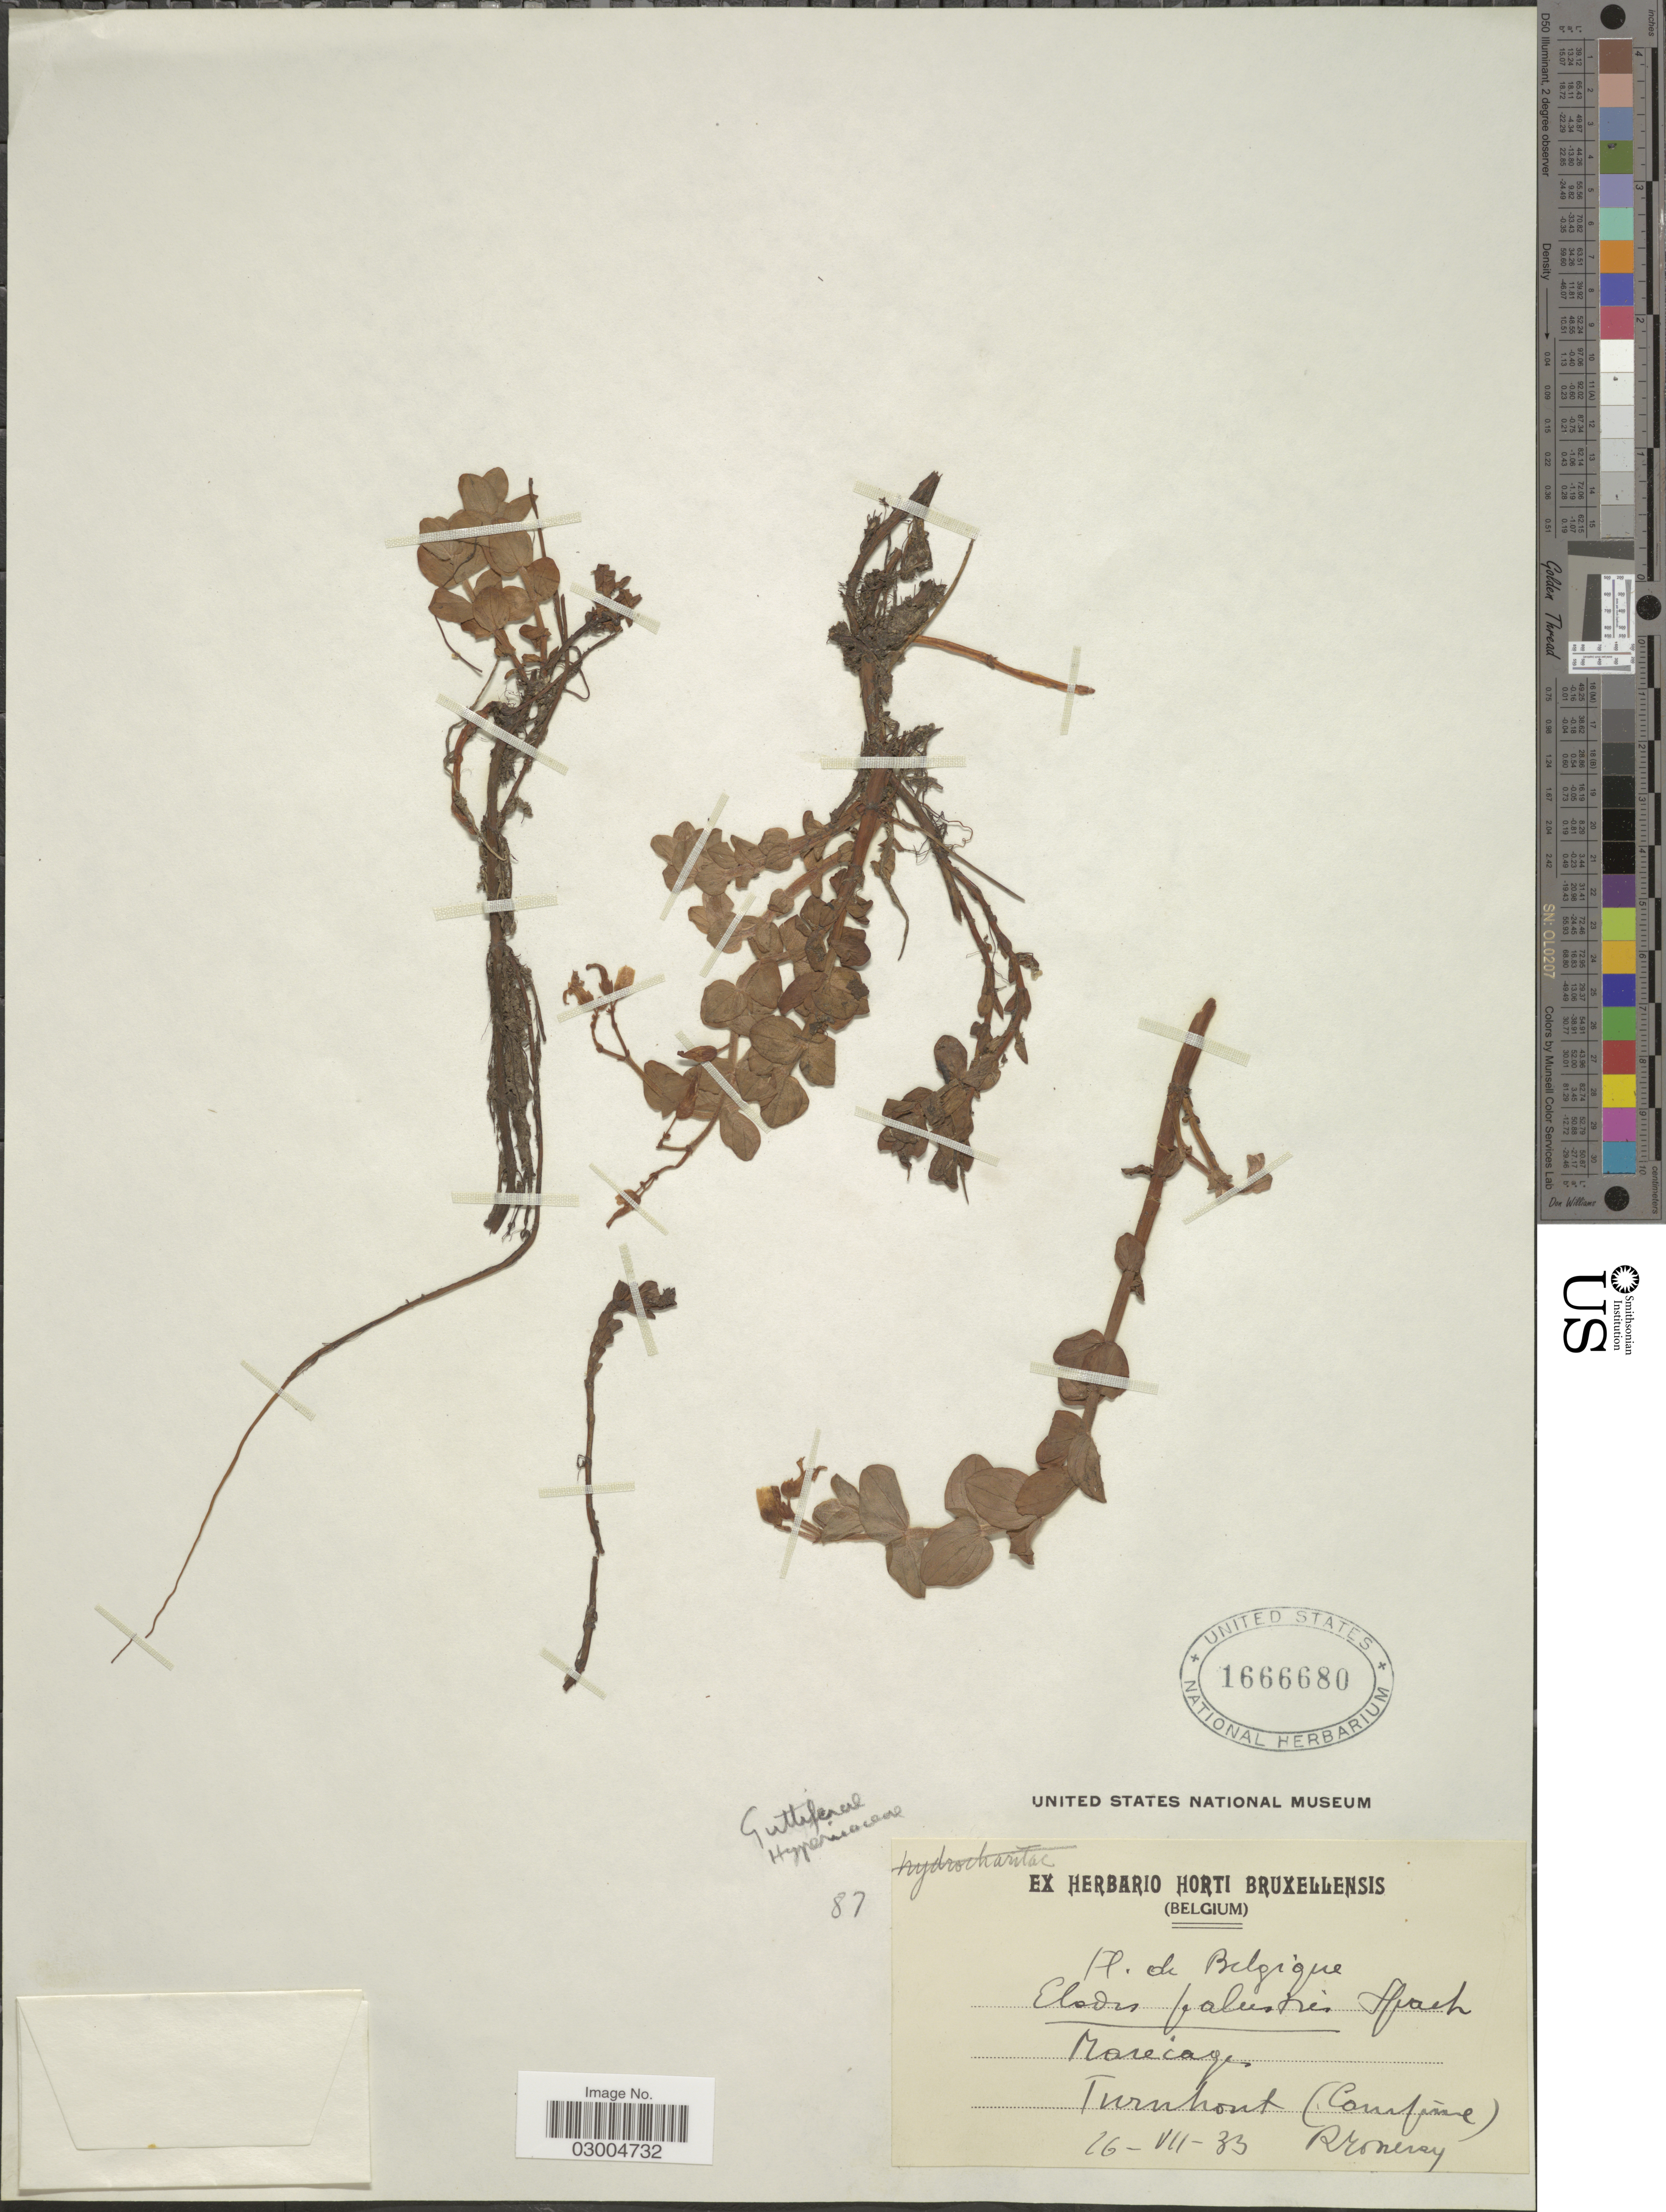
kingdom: Plantae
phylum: Tracheophyta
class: Magnoliopsida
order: Malpighiales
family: Hypericaceae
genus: Hypericum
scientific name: Hypericum elodes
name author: L.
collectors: R. Moneray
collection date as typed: Transcribed d/m/y: 26/7/33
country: Belgium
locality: Marécages . Turnhout.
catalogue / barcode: US 1666680